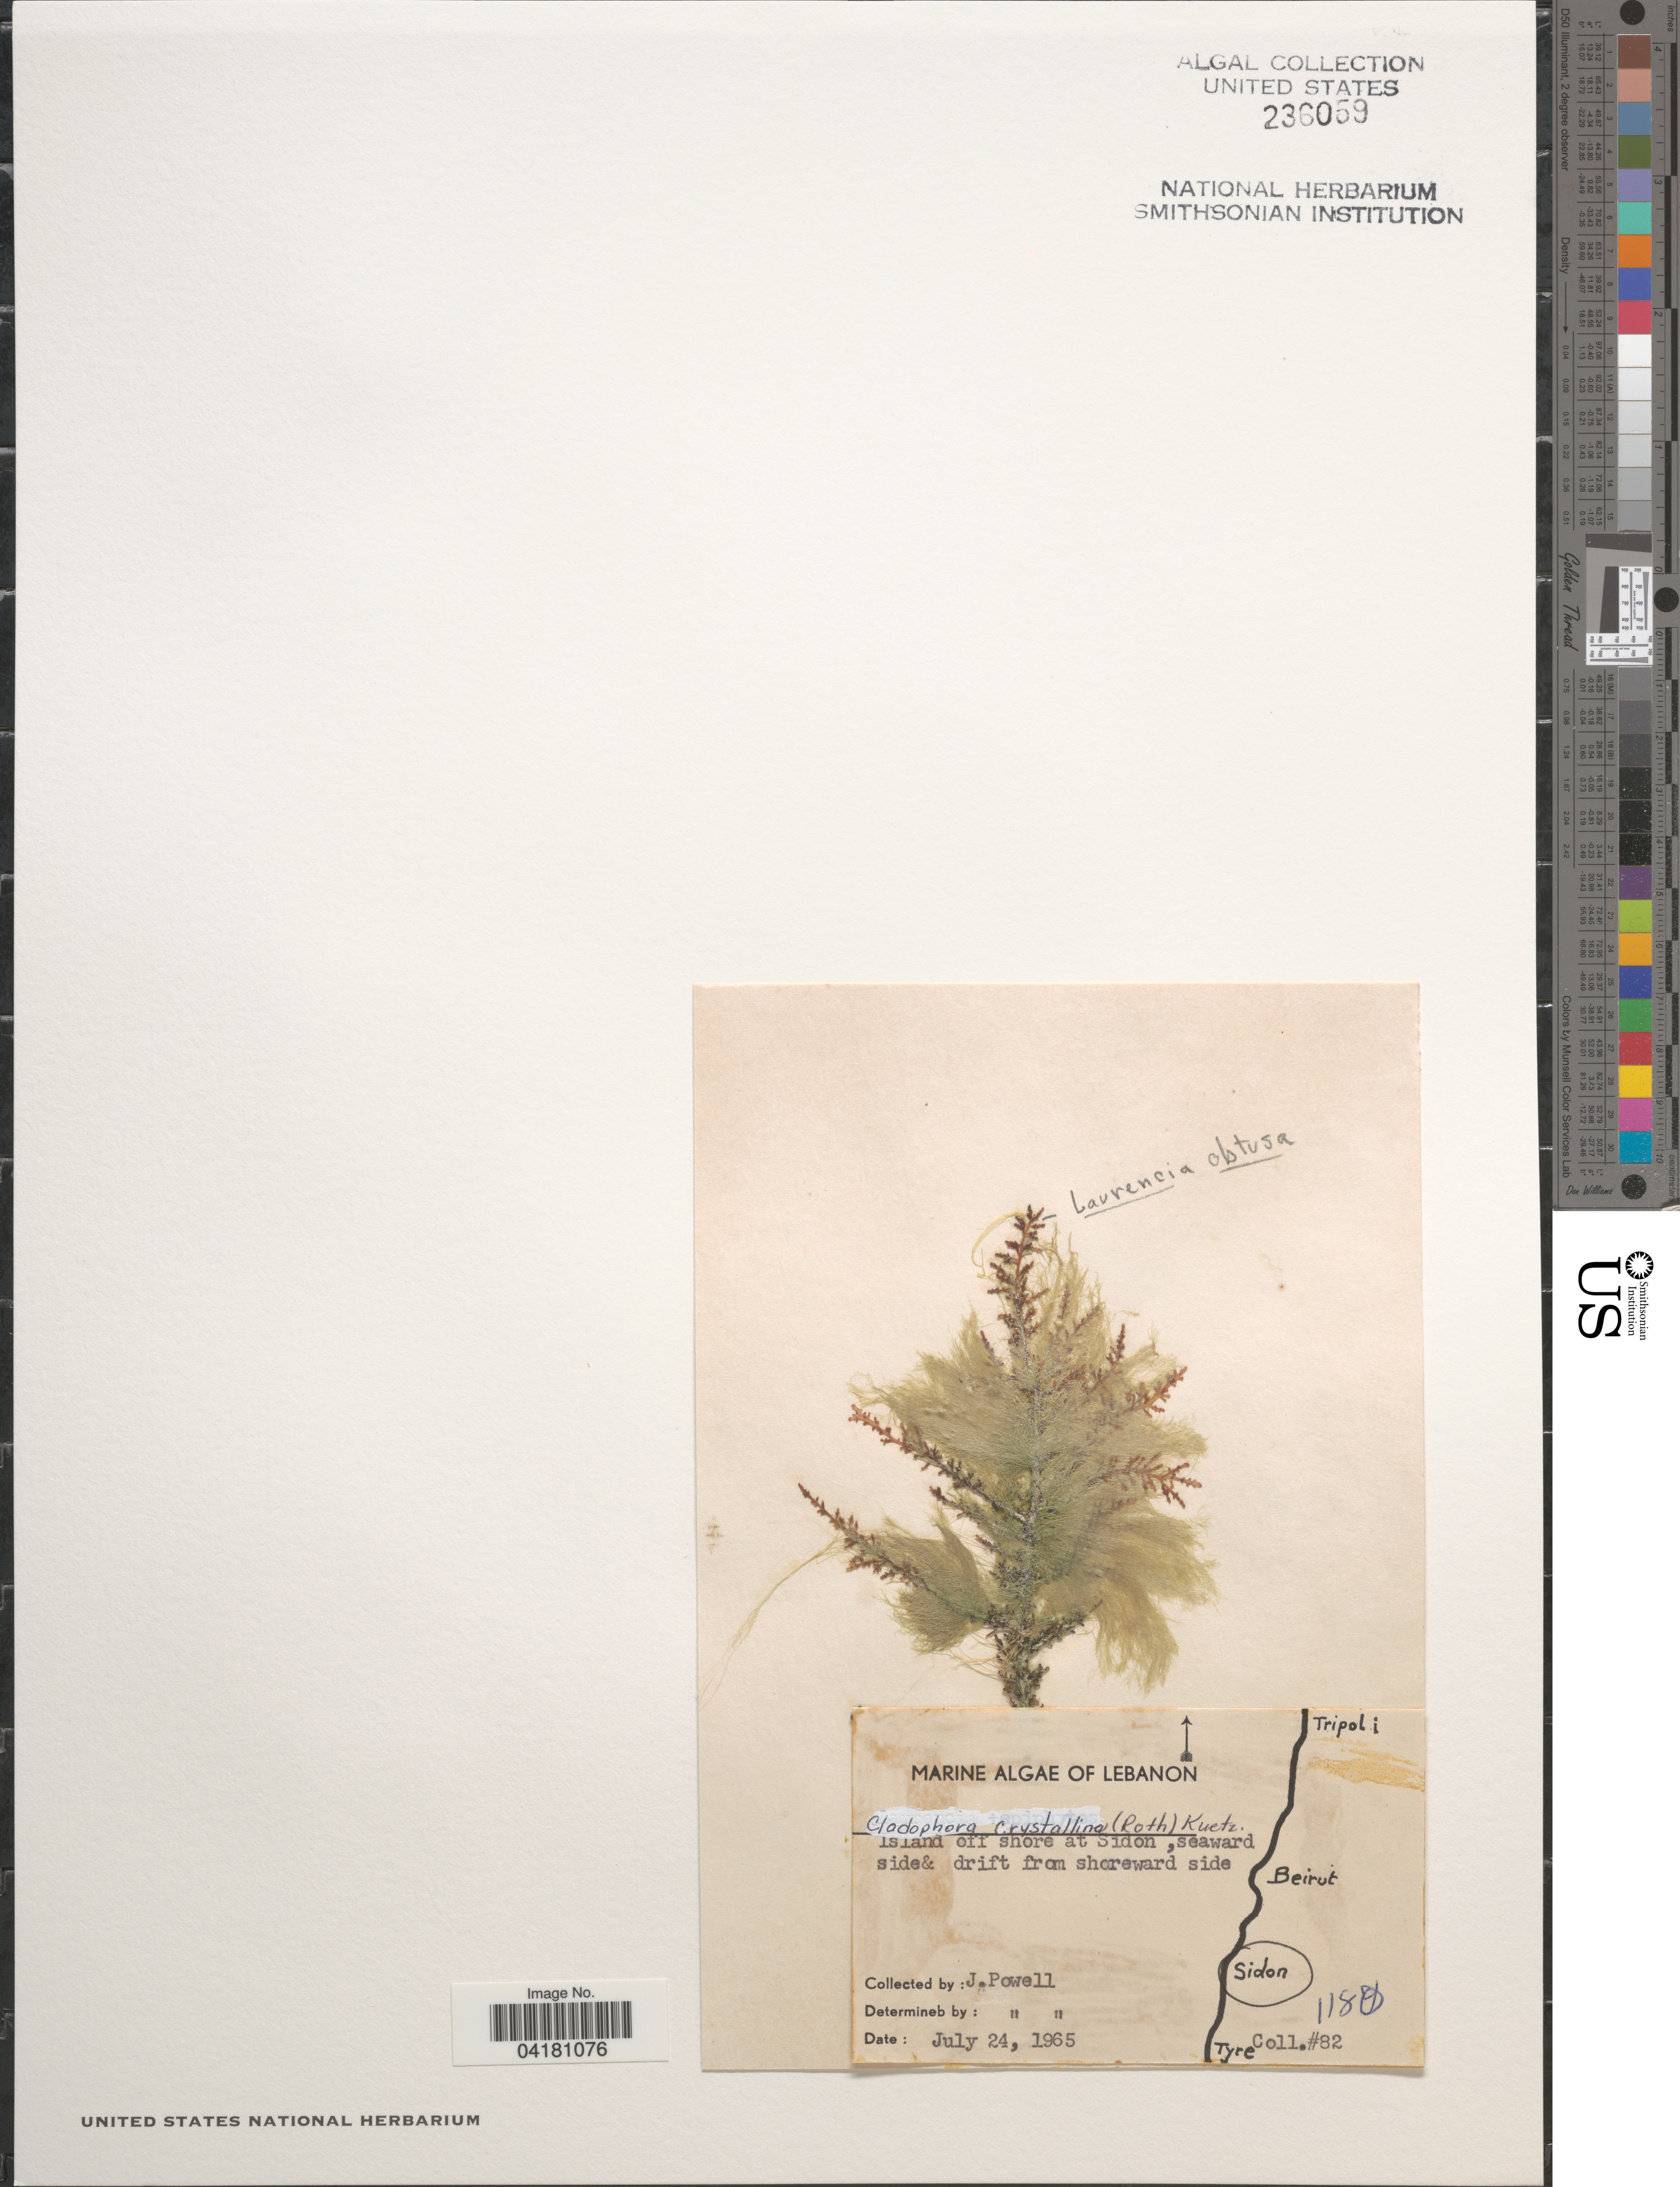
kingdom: Plantae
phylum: Chlorophyta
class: Ulvophyceae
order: Cladophorales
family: Cladophoraceae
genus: Cladophora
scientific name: Cladophora crystallina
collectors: J. Powell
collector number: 82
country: Lebanon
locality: Sidon. Island off shore at Sidon, seaward side & drift from shoreward side.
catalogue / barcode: US 236059